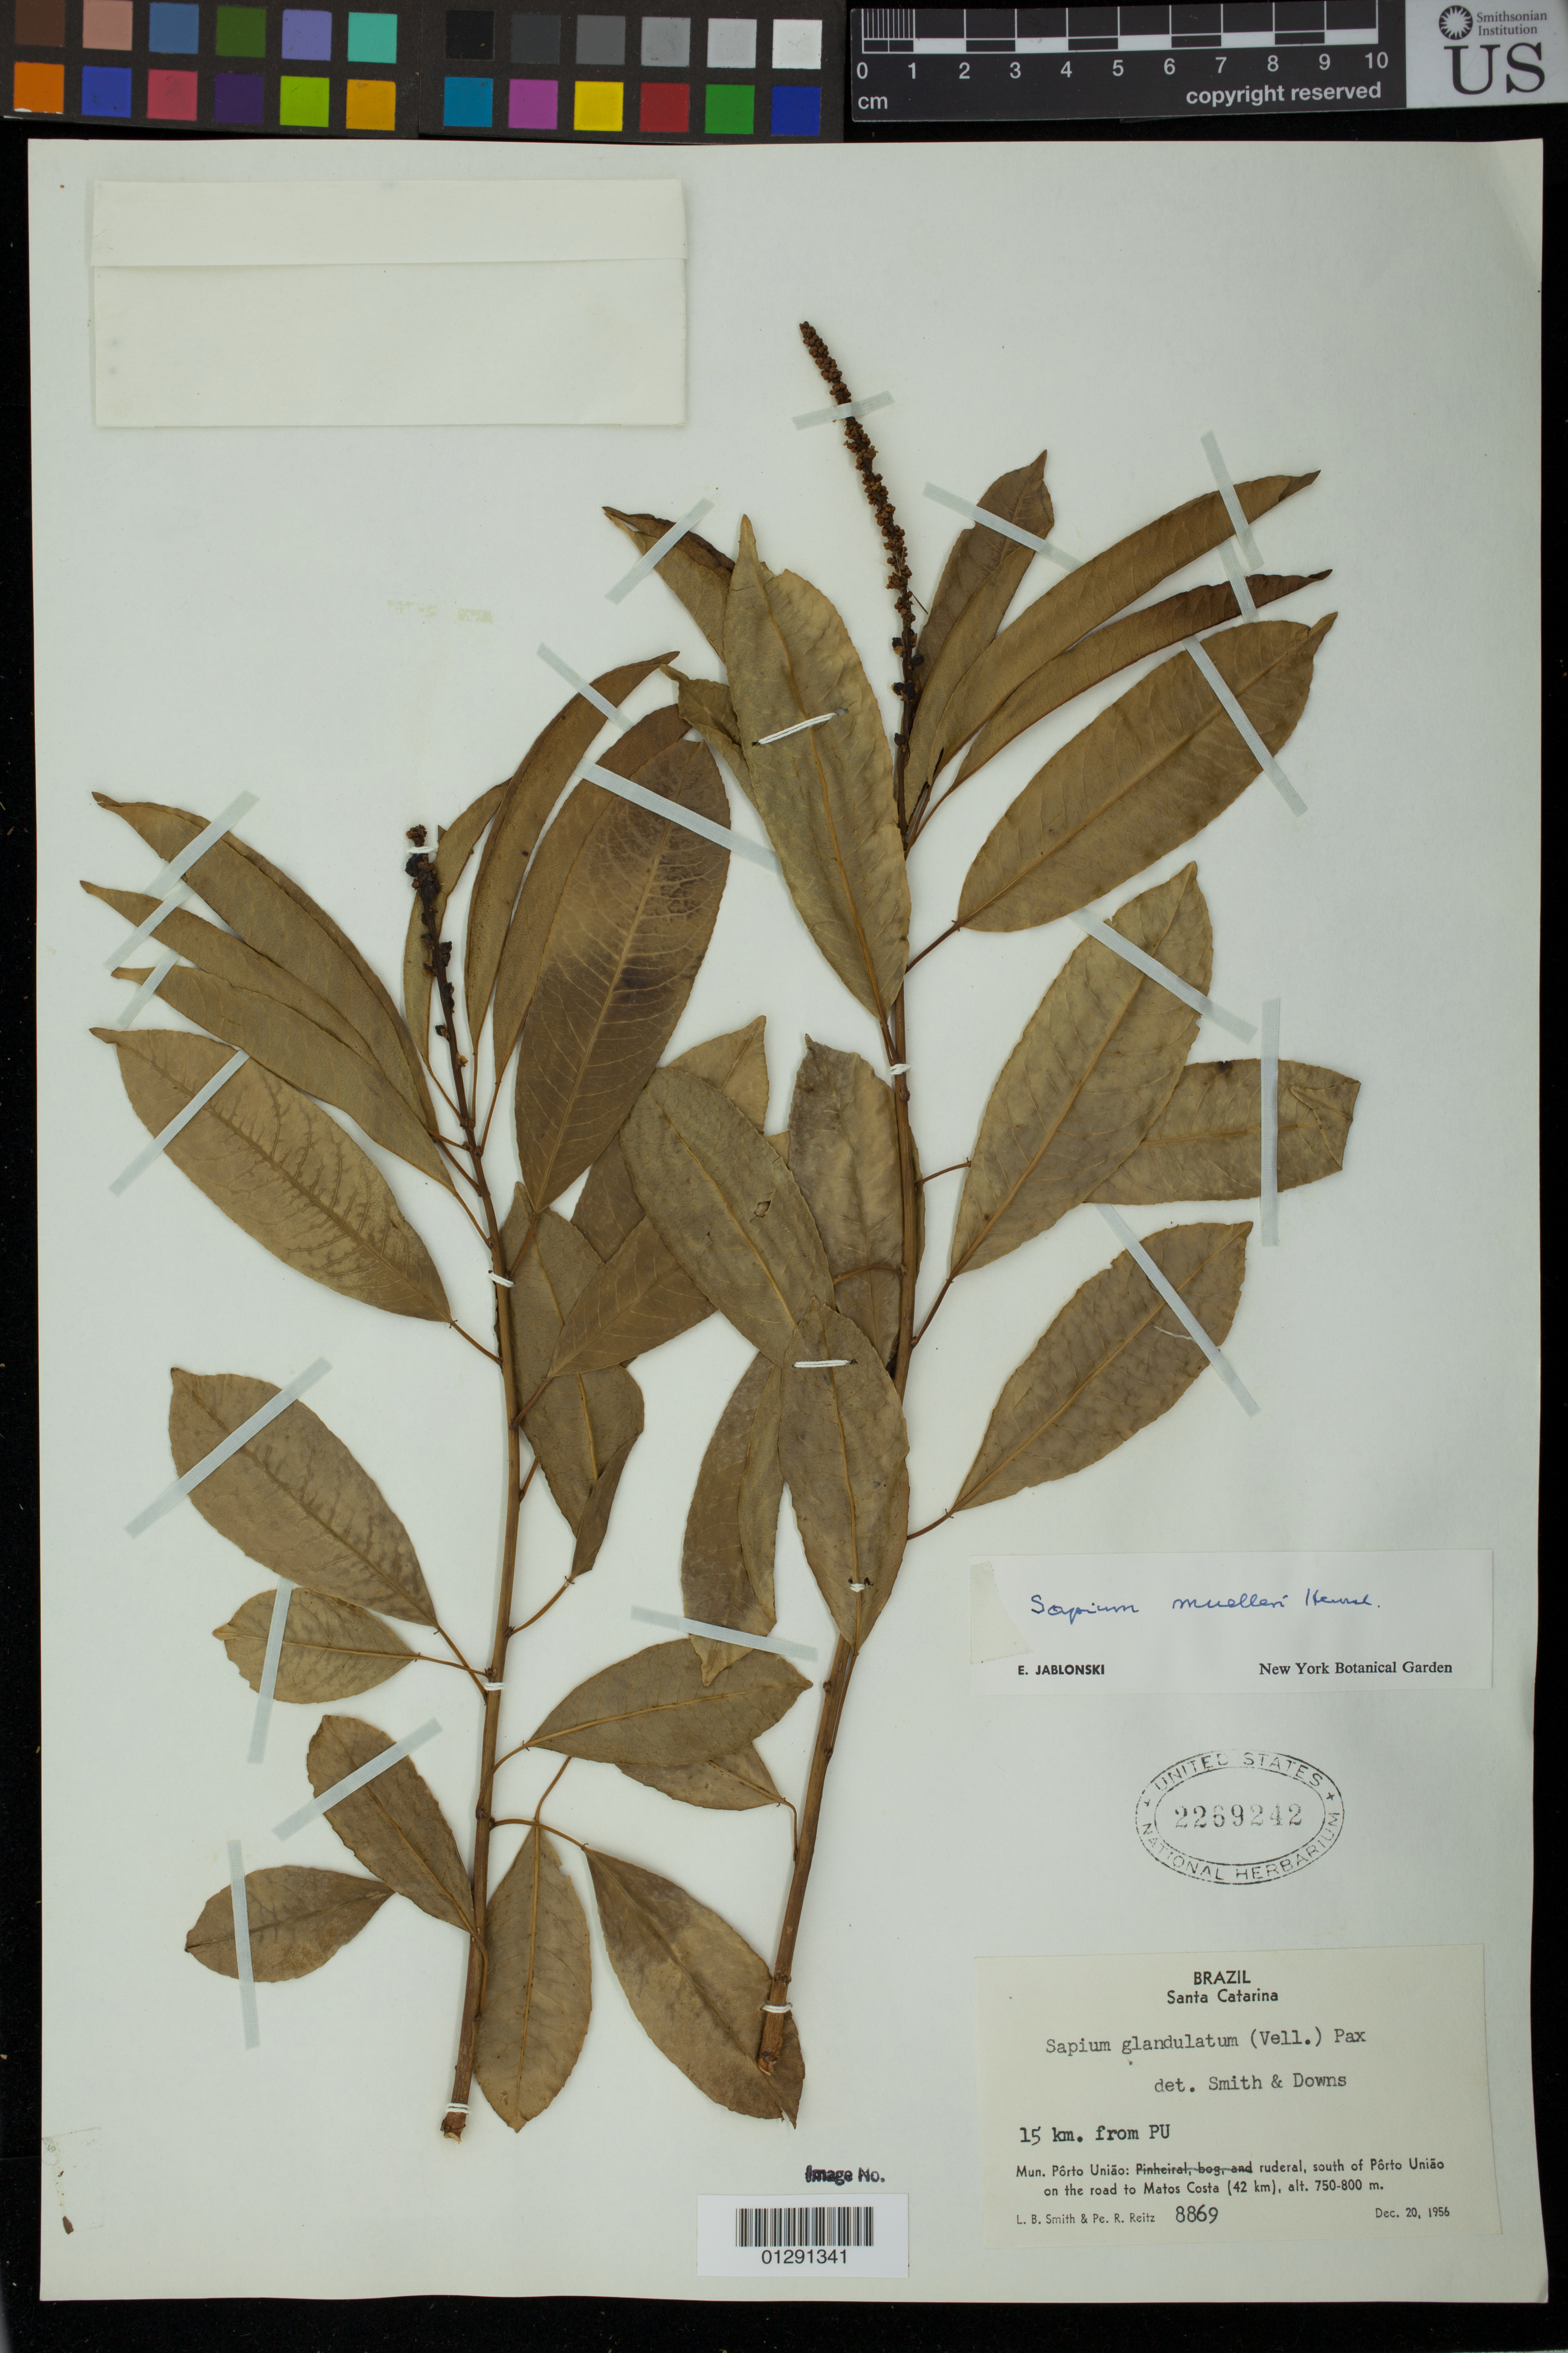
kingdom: Plantae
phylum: Tracheophyta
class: Magnoliopsida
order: Malpighiales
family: Euphorbiaceae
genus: Sapium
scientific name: Sapium glandulatum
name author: (Vell.) Pax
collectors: L. Smith & R. Reitz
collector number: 8869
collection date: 1956-12-20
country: Brazil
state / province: Santa Catarina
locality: Mun. Porto Uniao: (south of) on the road to Matos Costa (42 km), ruderal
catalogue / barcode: US 2269242